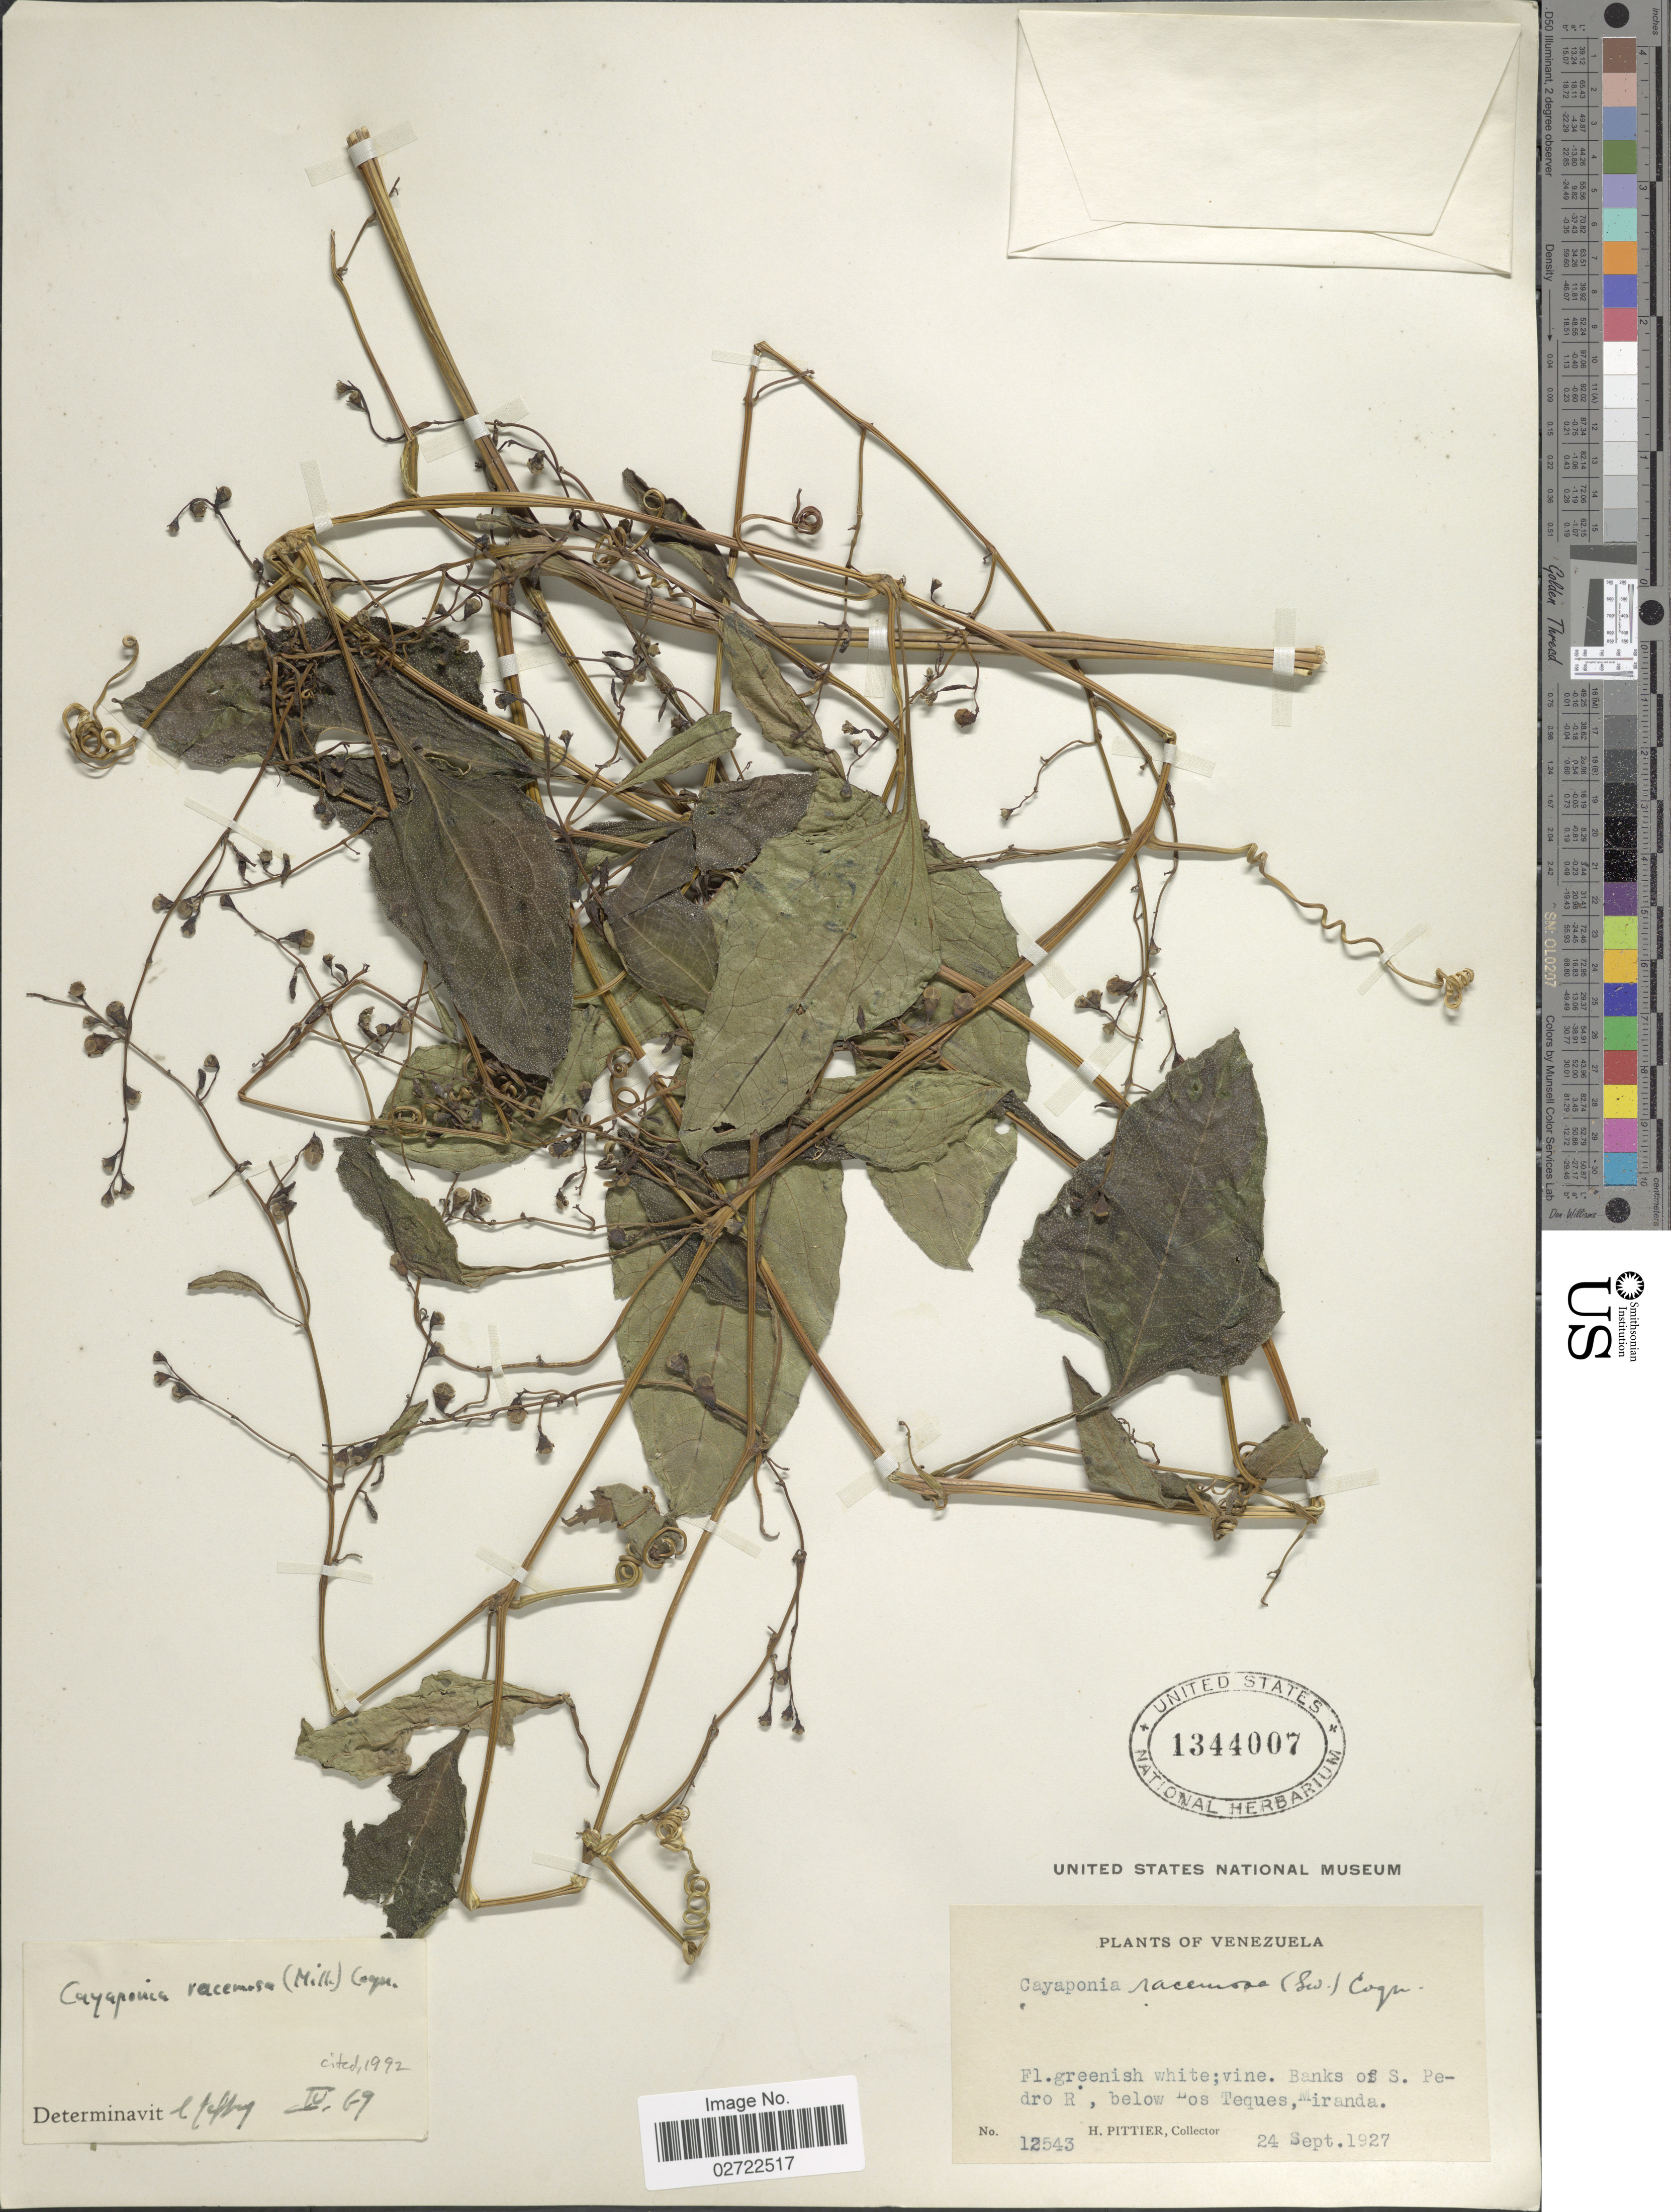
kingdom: Plantae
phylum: Tracheophyta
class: Magnoliopsida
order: Cucurbitales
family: Cucurbitaceae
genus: Cayaponia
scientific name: Cayaponia racemosa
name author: (Mill.) Cogn.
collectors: H. F. Pittier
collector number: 12543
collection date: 1927-09-24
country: Venezuela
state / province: Miranda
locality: Banks of S. Pedro R, below Los Teques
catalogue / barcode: US 1344007